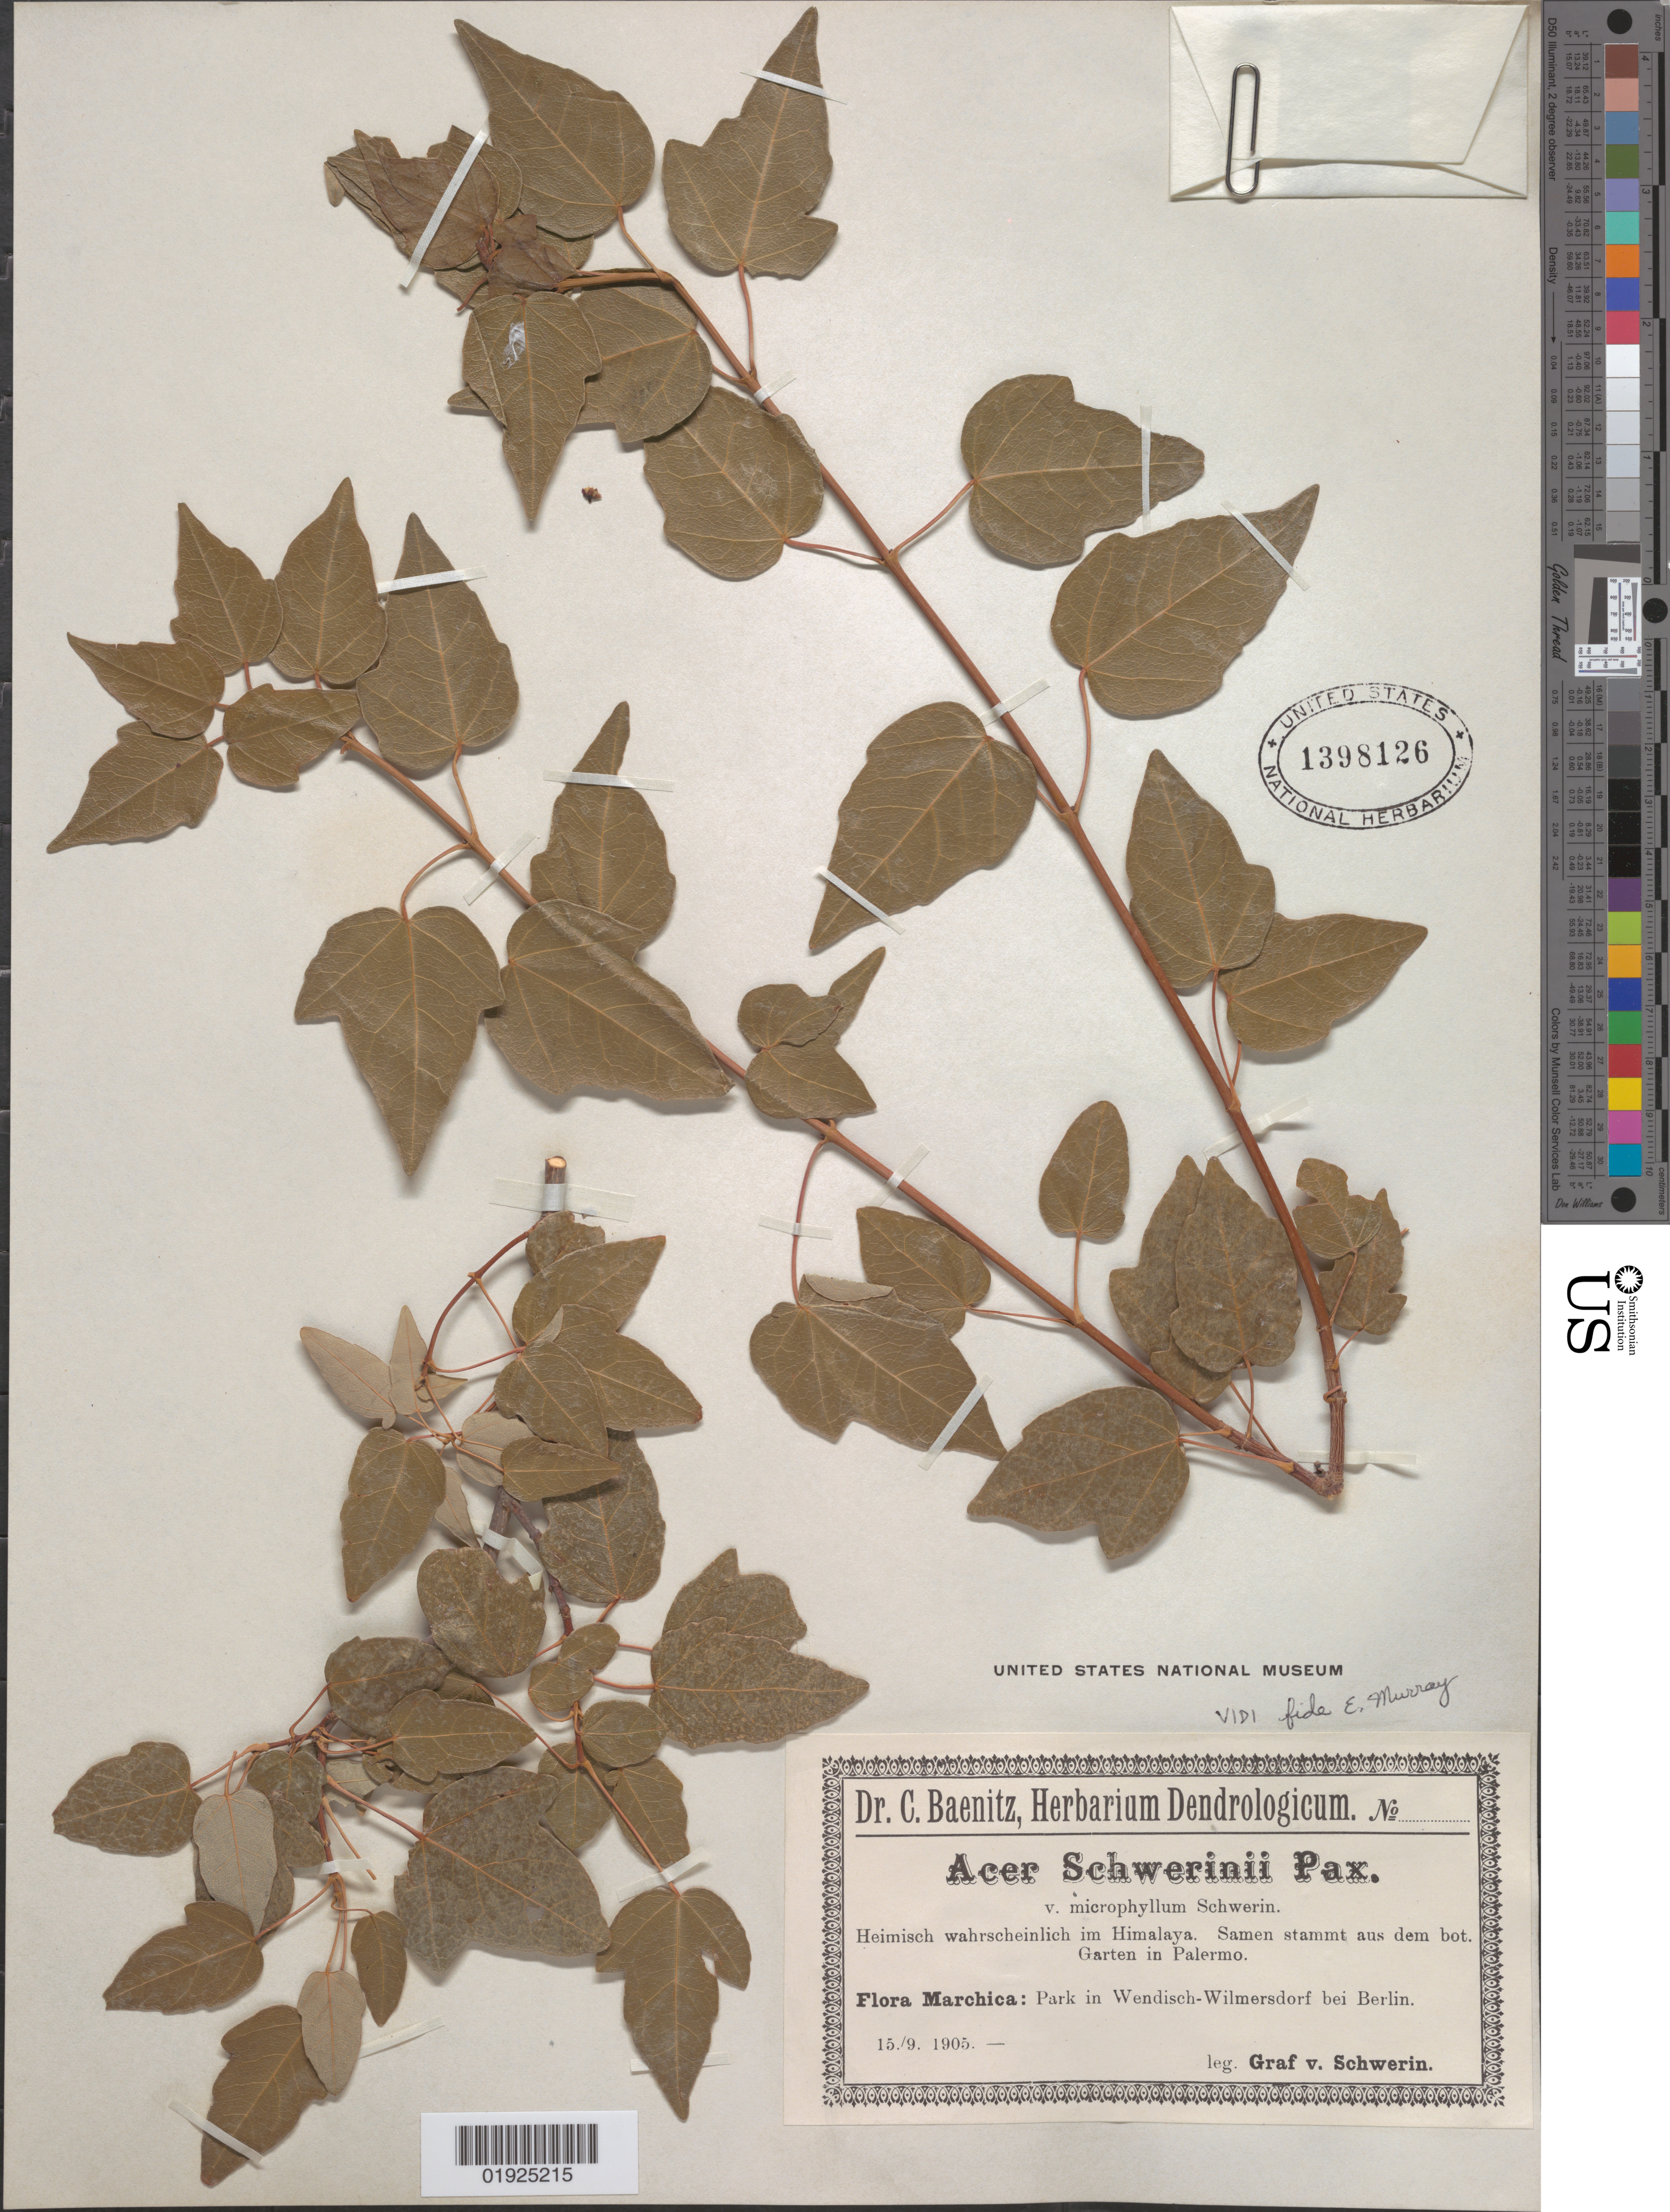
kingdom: Plantae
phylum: Tracheophyta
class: Magnoliopsida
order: Sapindales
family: Sapindaceae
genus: Acer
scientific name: Acer x schwerinii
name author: Pax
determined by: Murray, Edward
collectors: G. Schwerin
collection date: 1905-09-15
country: Germany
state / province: Berlin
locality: Flora Marchica: Park in Wendisch-Wilmersdorf bei Berlin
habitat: Park. Cultivated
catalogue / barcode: US 1398126